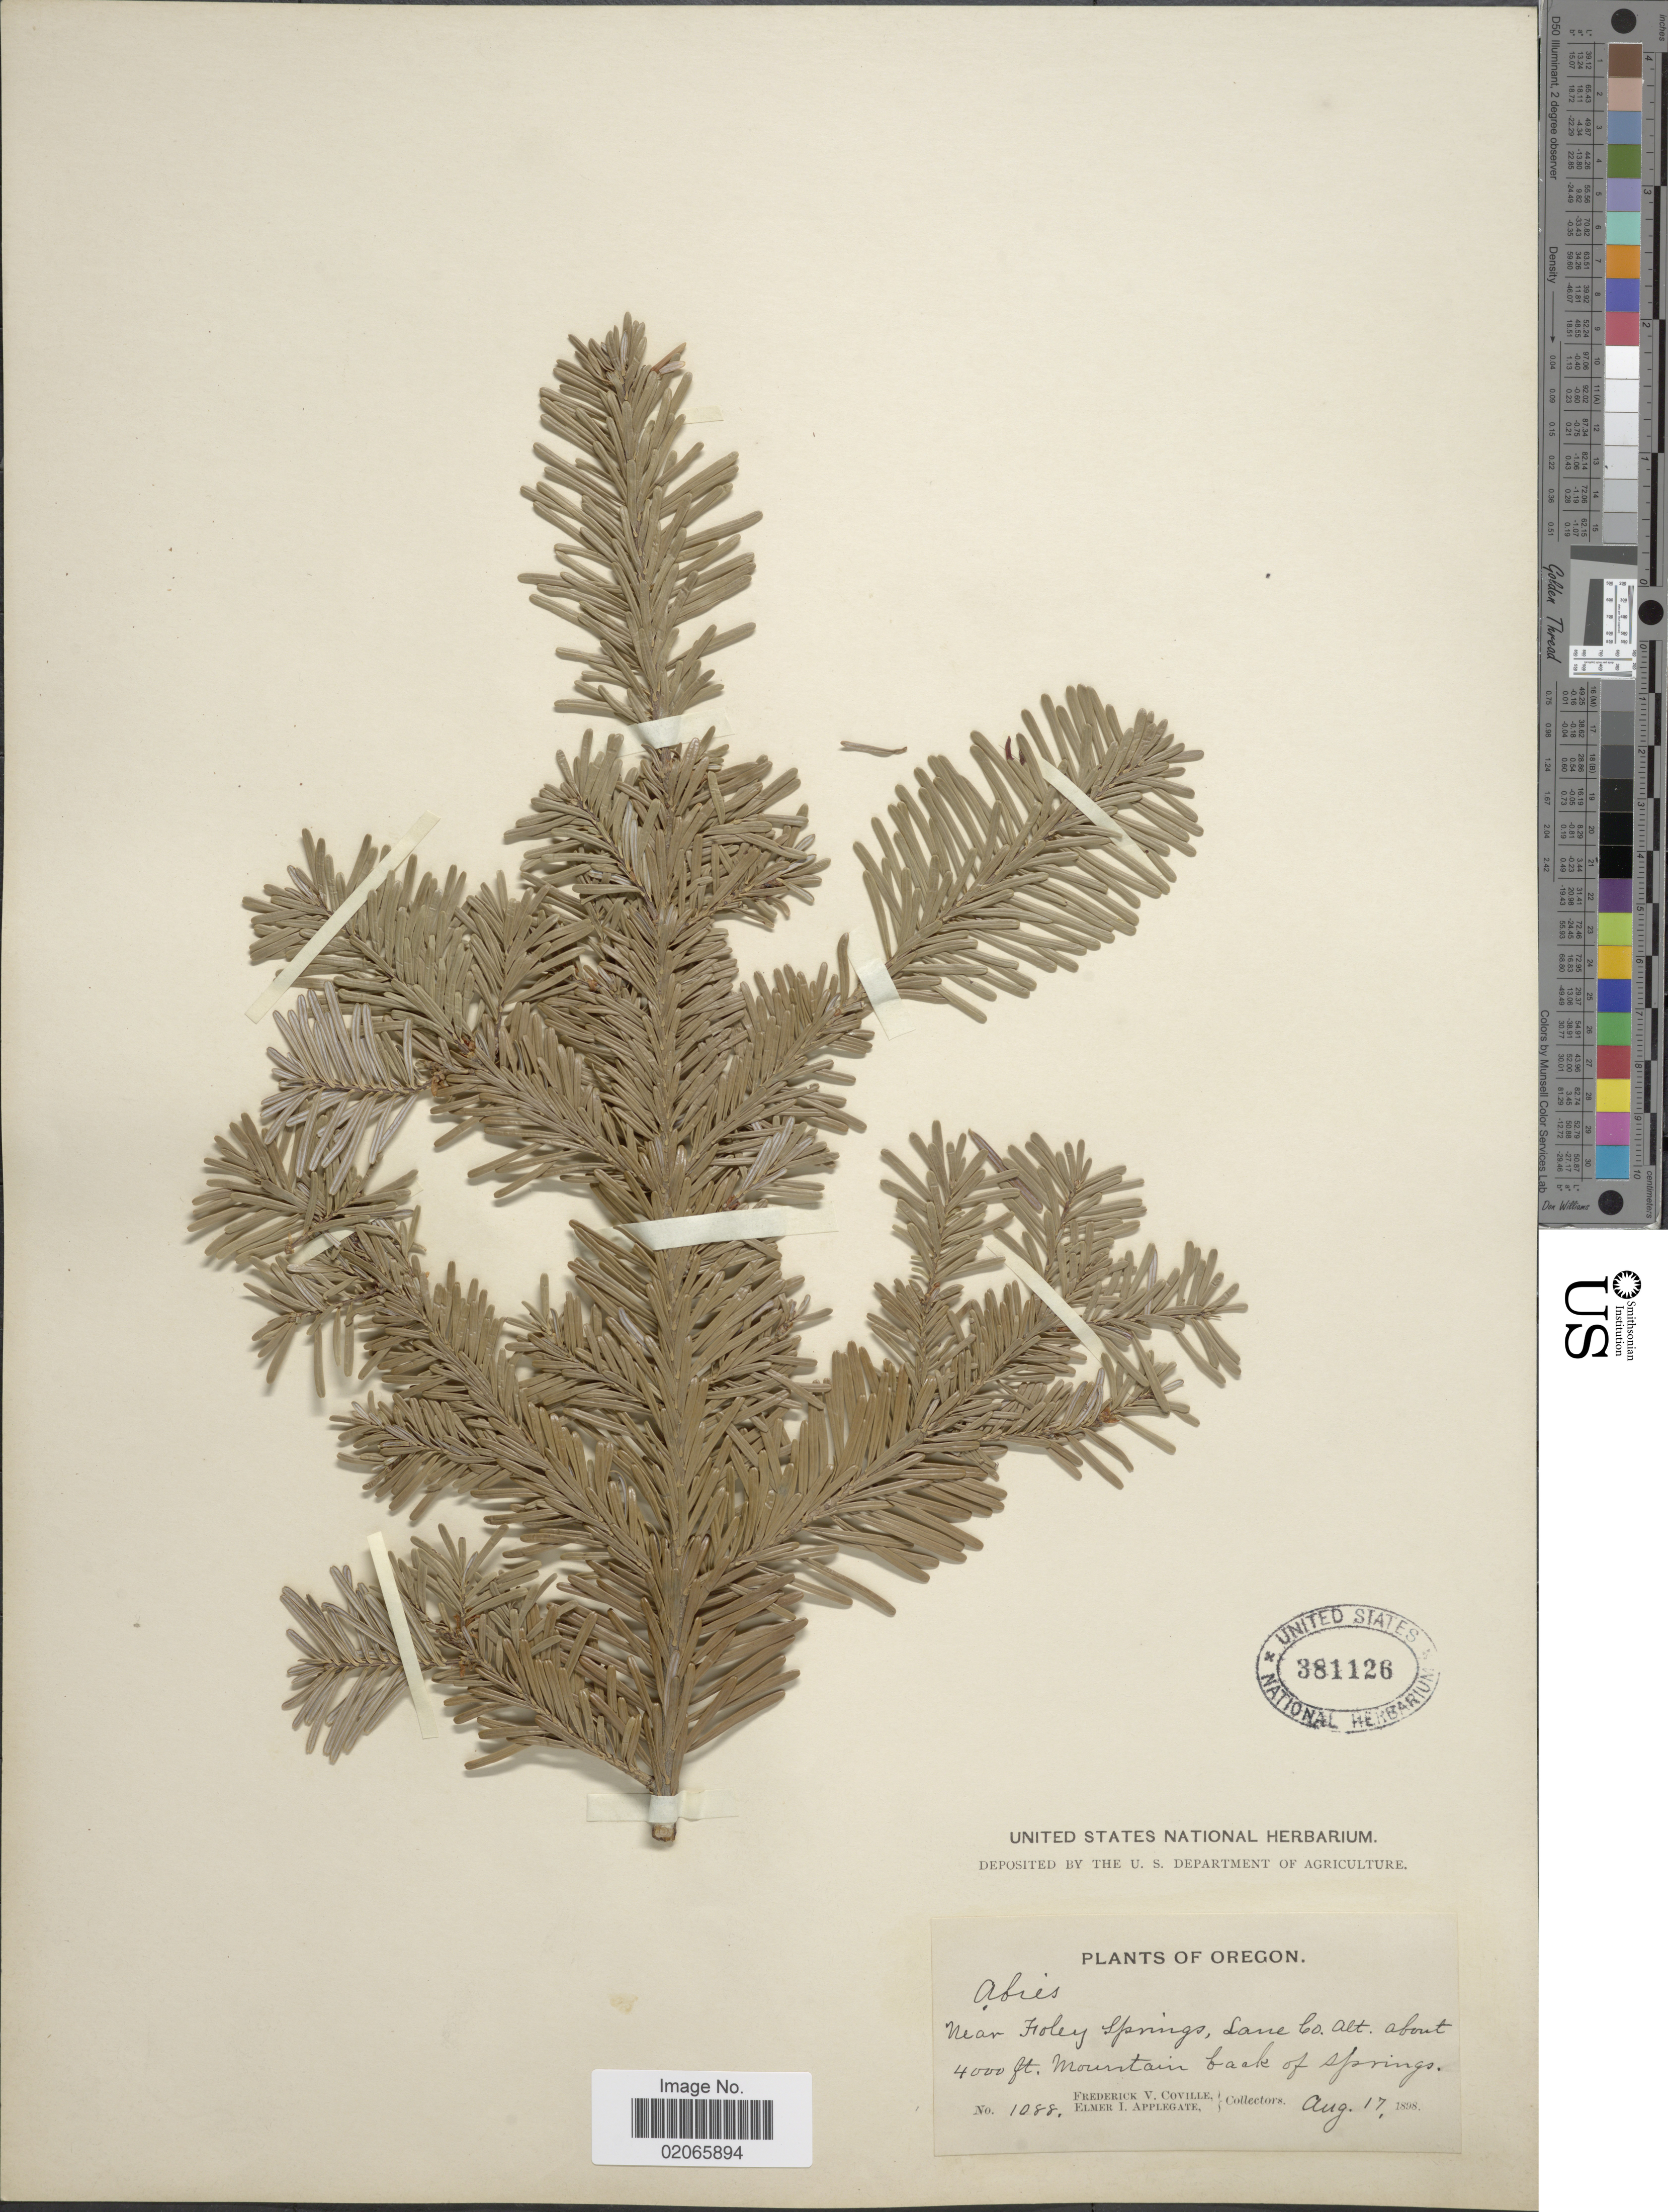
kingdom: Plantae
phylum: Tracheophyta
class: Pinopsida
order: Pinales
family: Pinaceae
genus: Abies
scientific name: Abies sp.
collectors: F. V. Coville & E. I. Applegate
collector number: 1088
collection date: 1898-08-17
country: United States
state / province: Oregon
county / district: Lane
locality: Near Foley Springs, Lane Co. Mountain back of spring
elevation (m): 1219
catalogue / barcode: US 381126